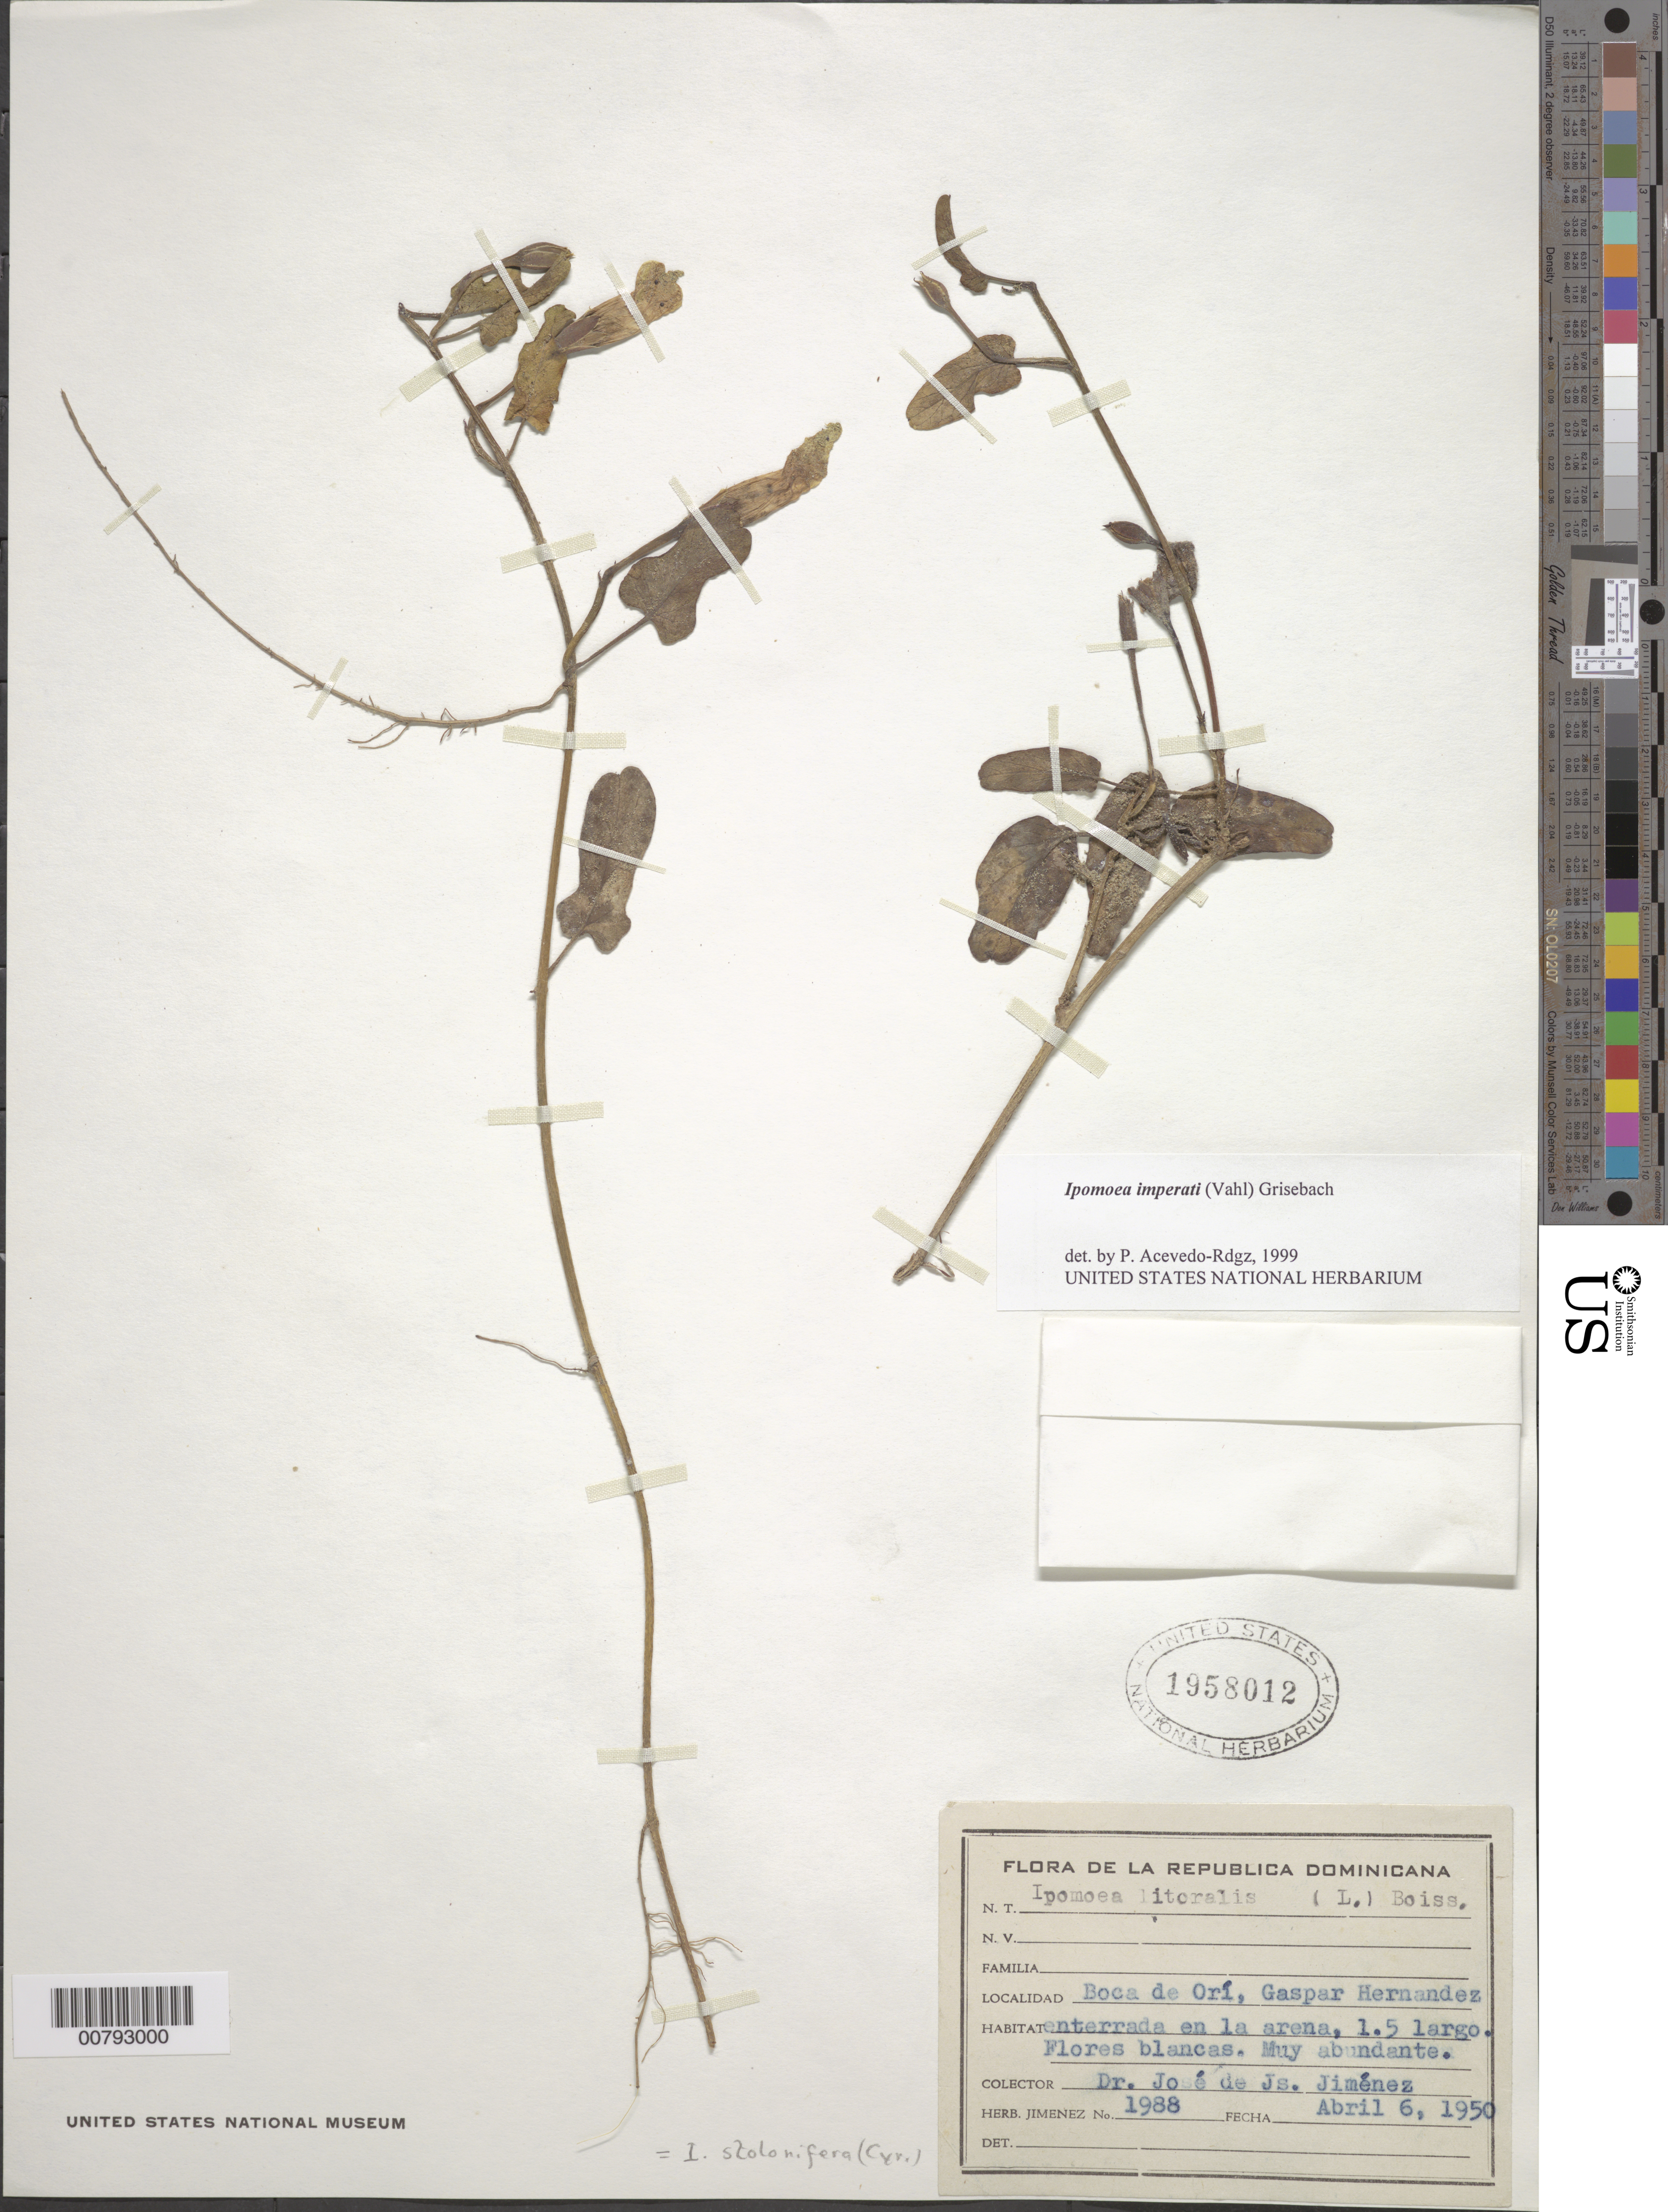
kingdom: Plantae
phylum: Tracheophyta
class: Magnoliopsida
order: Solanales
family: Convolvulaceae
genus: Ipomoea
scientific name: Ipomoea imperati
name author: (Vahl) Griseb.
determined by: Acevedo-Rodríguez, P., (BOT), Smithsonian Institution - National Museum of Natural History (UNITED STATES)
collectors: J. J. Jiménez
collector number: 1988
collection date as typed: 06 Apr 1950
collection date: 1950-04-06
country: Dominican Republic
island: Hispaniola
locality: Gaspar Hernandez, Boca de Ori.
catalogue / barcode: US 1958012